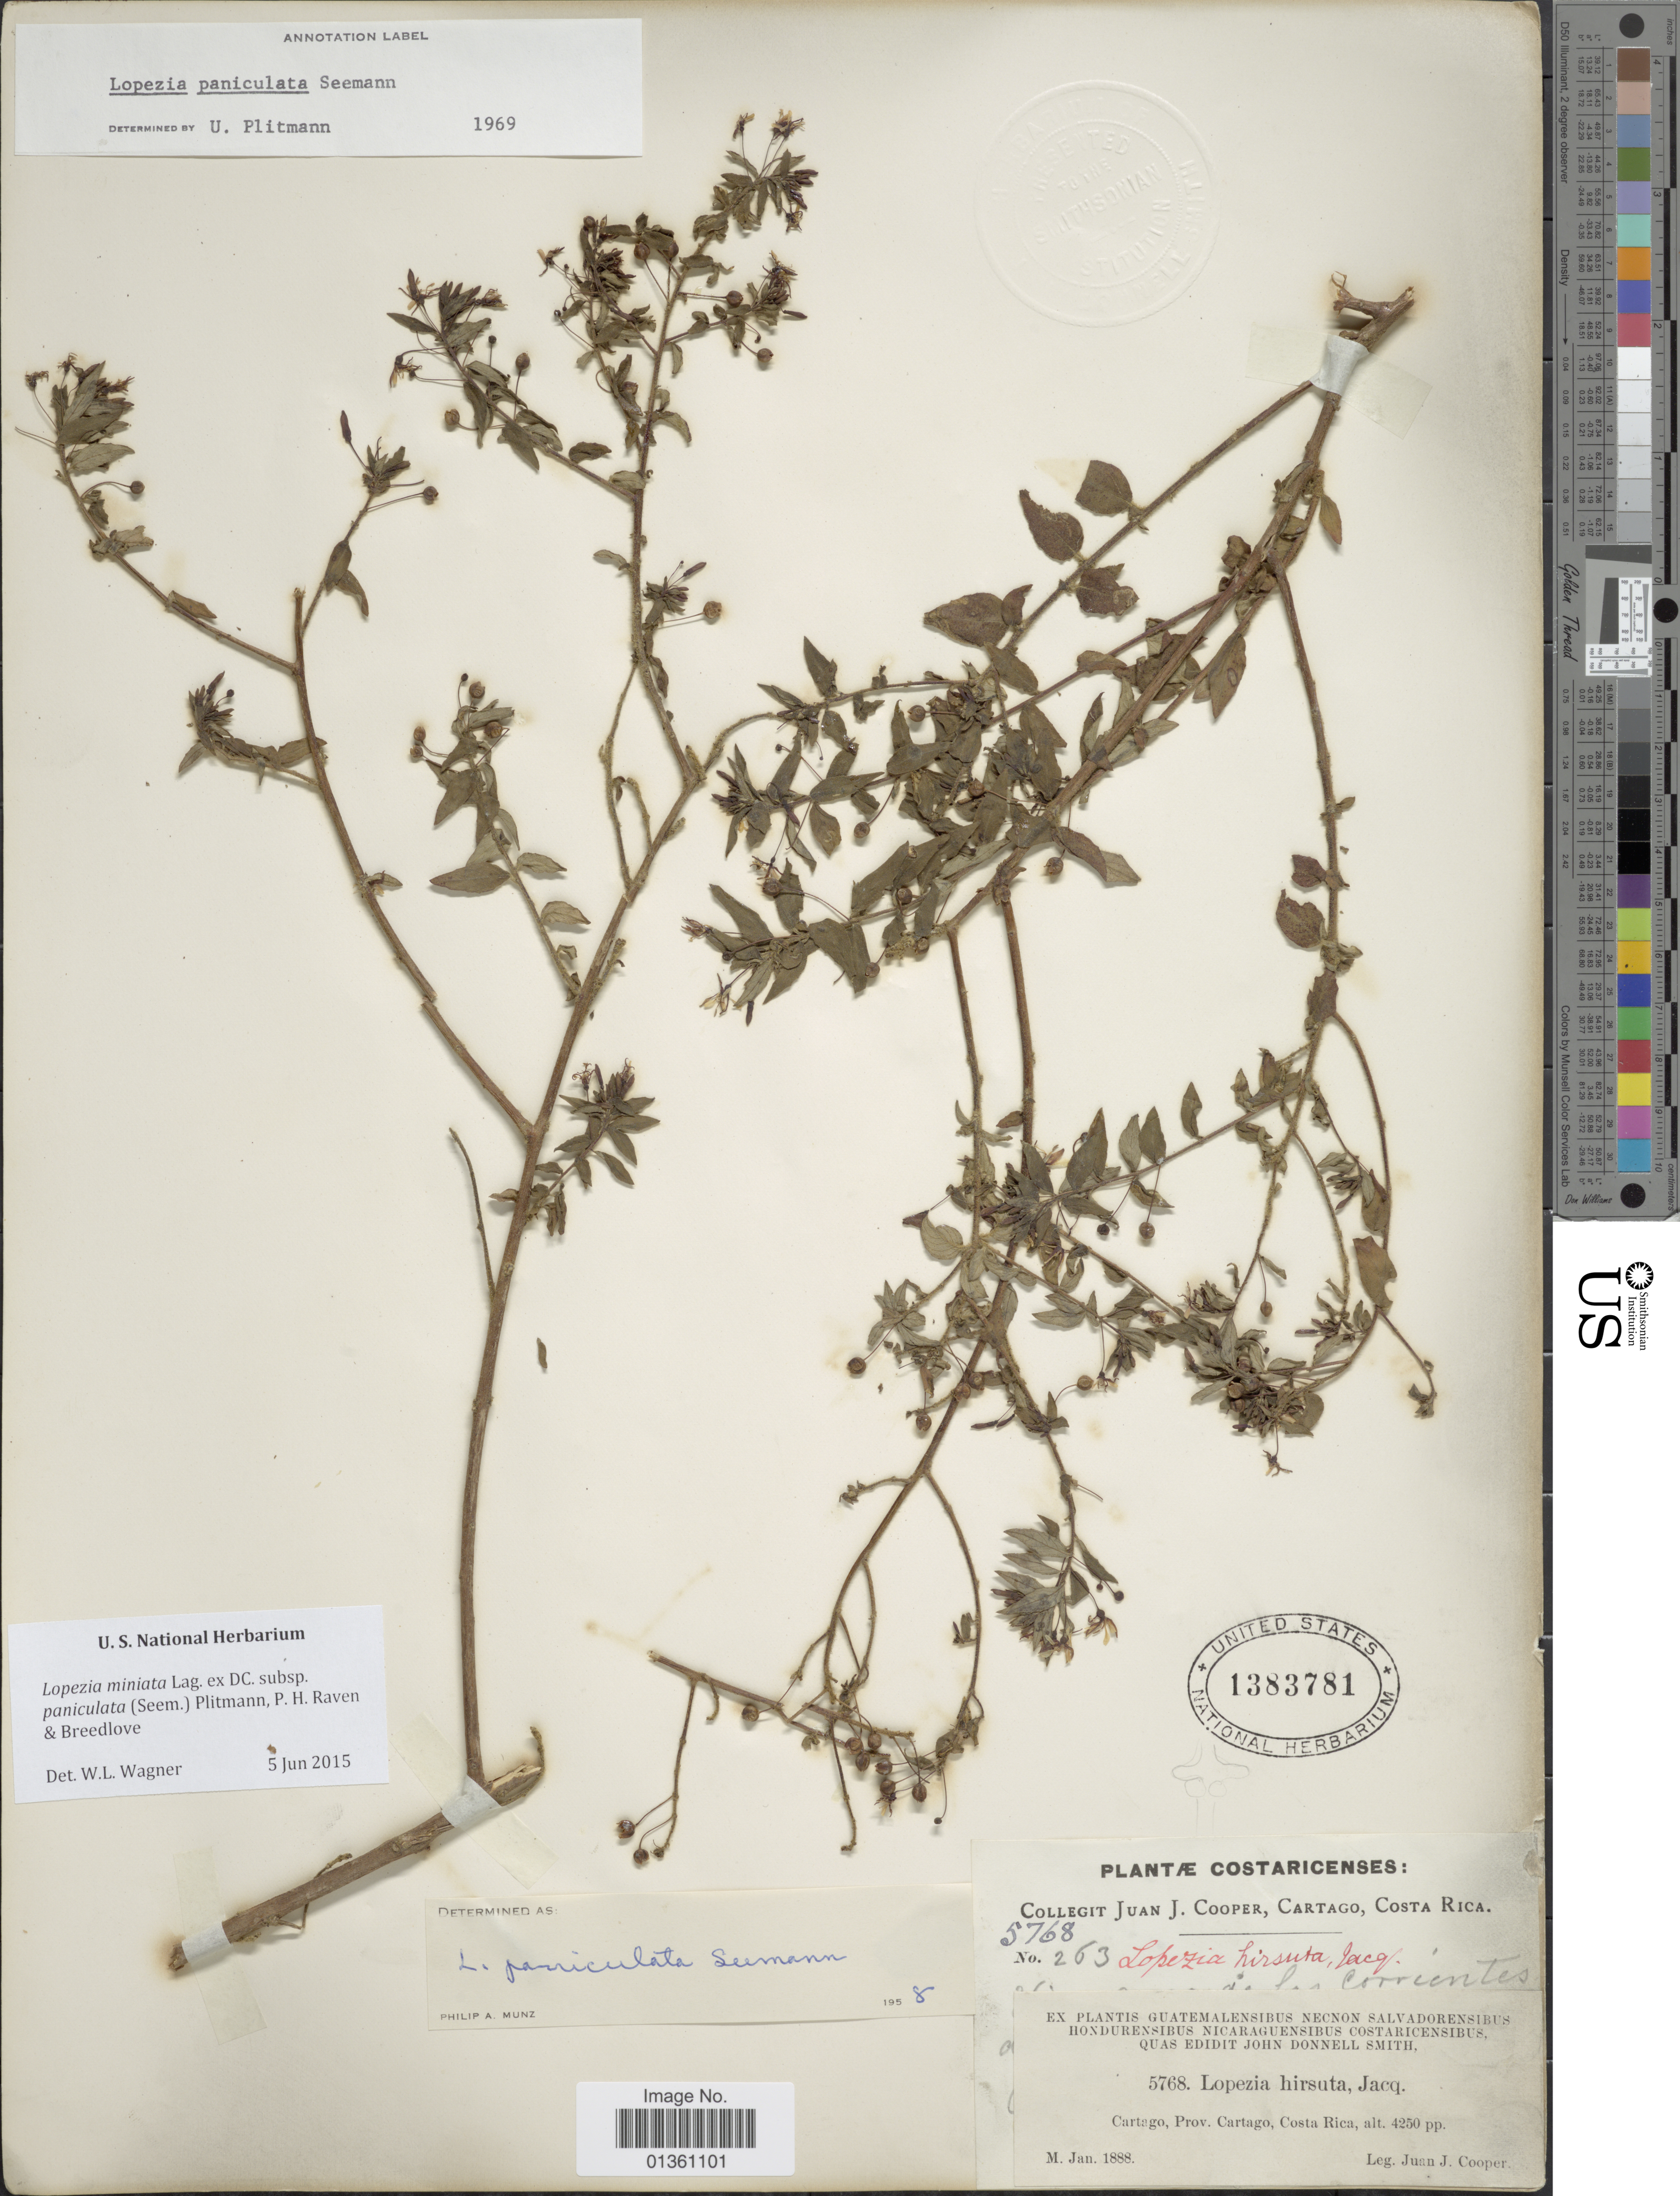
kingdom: Plantae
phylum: Tracheophyta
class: Magnoliopsida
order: Myrtales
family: Onagraceae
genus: Lopezia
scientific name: Lopezia miniata subsp. paniculata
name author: (Seem.) Plitmann et al.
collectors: J. J. Cooper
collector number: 5768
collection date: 1888-01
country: Costa Rica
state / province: Cartago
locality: Cartago.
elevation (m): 1295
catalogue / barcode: US 1383781